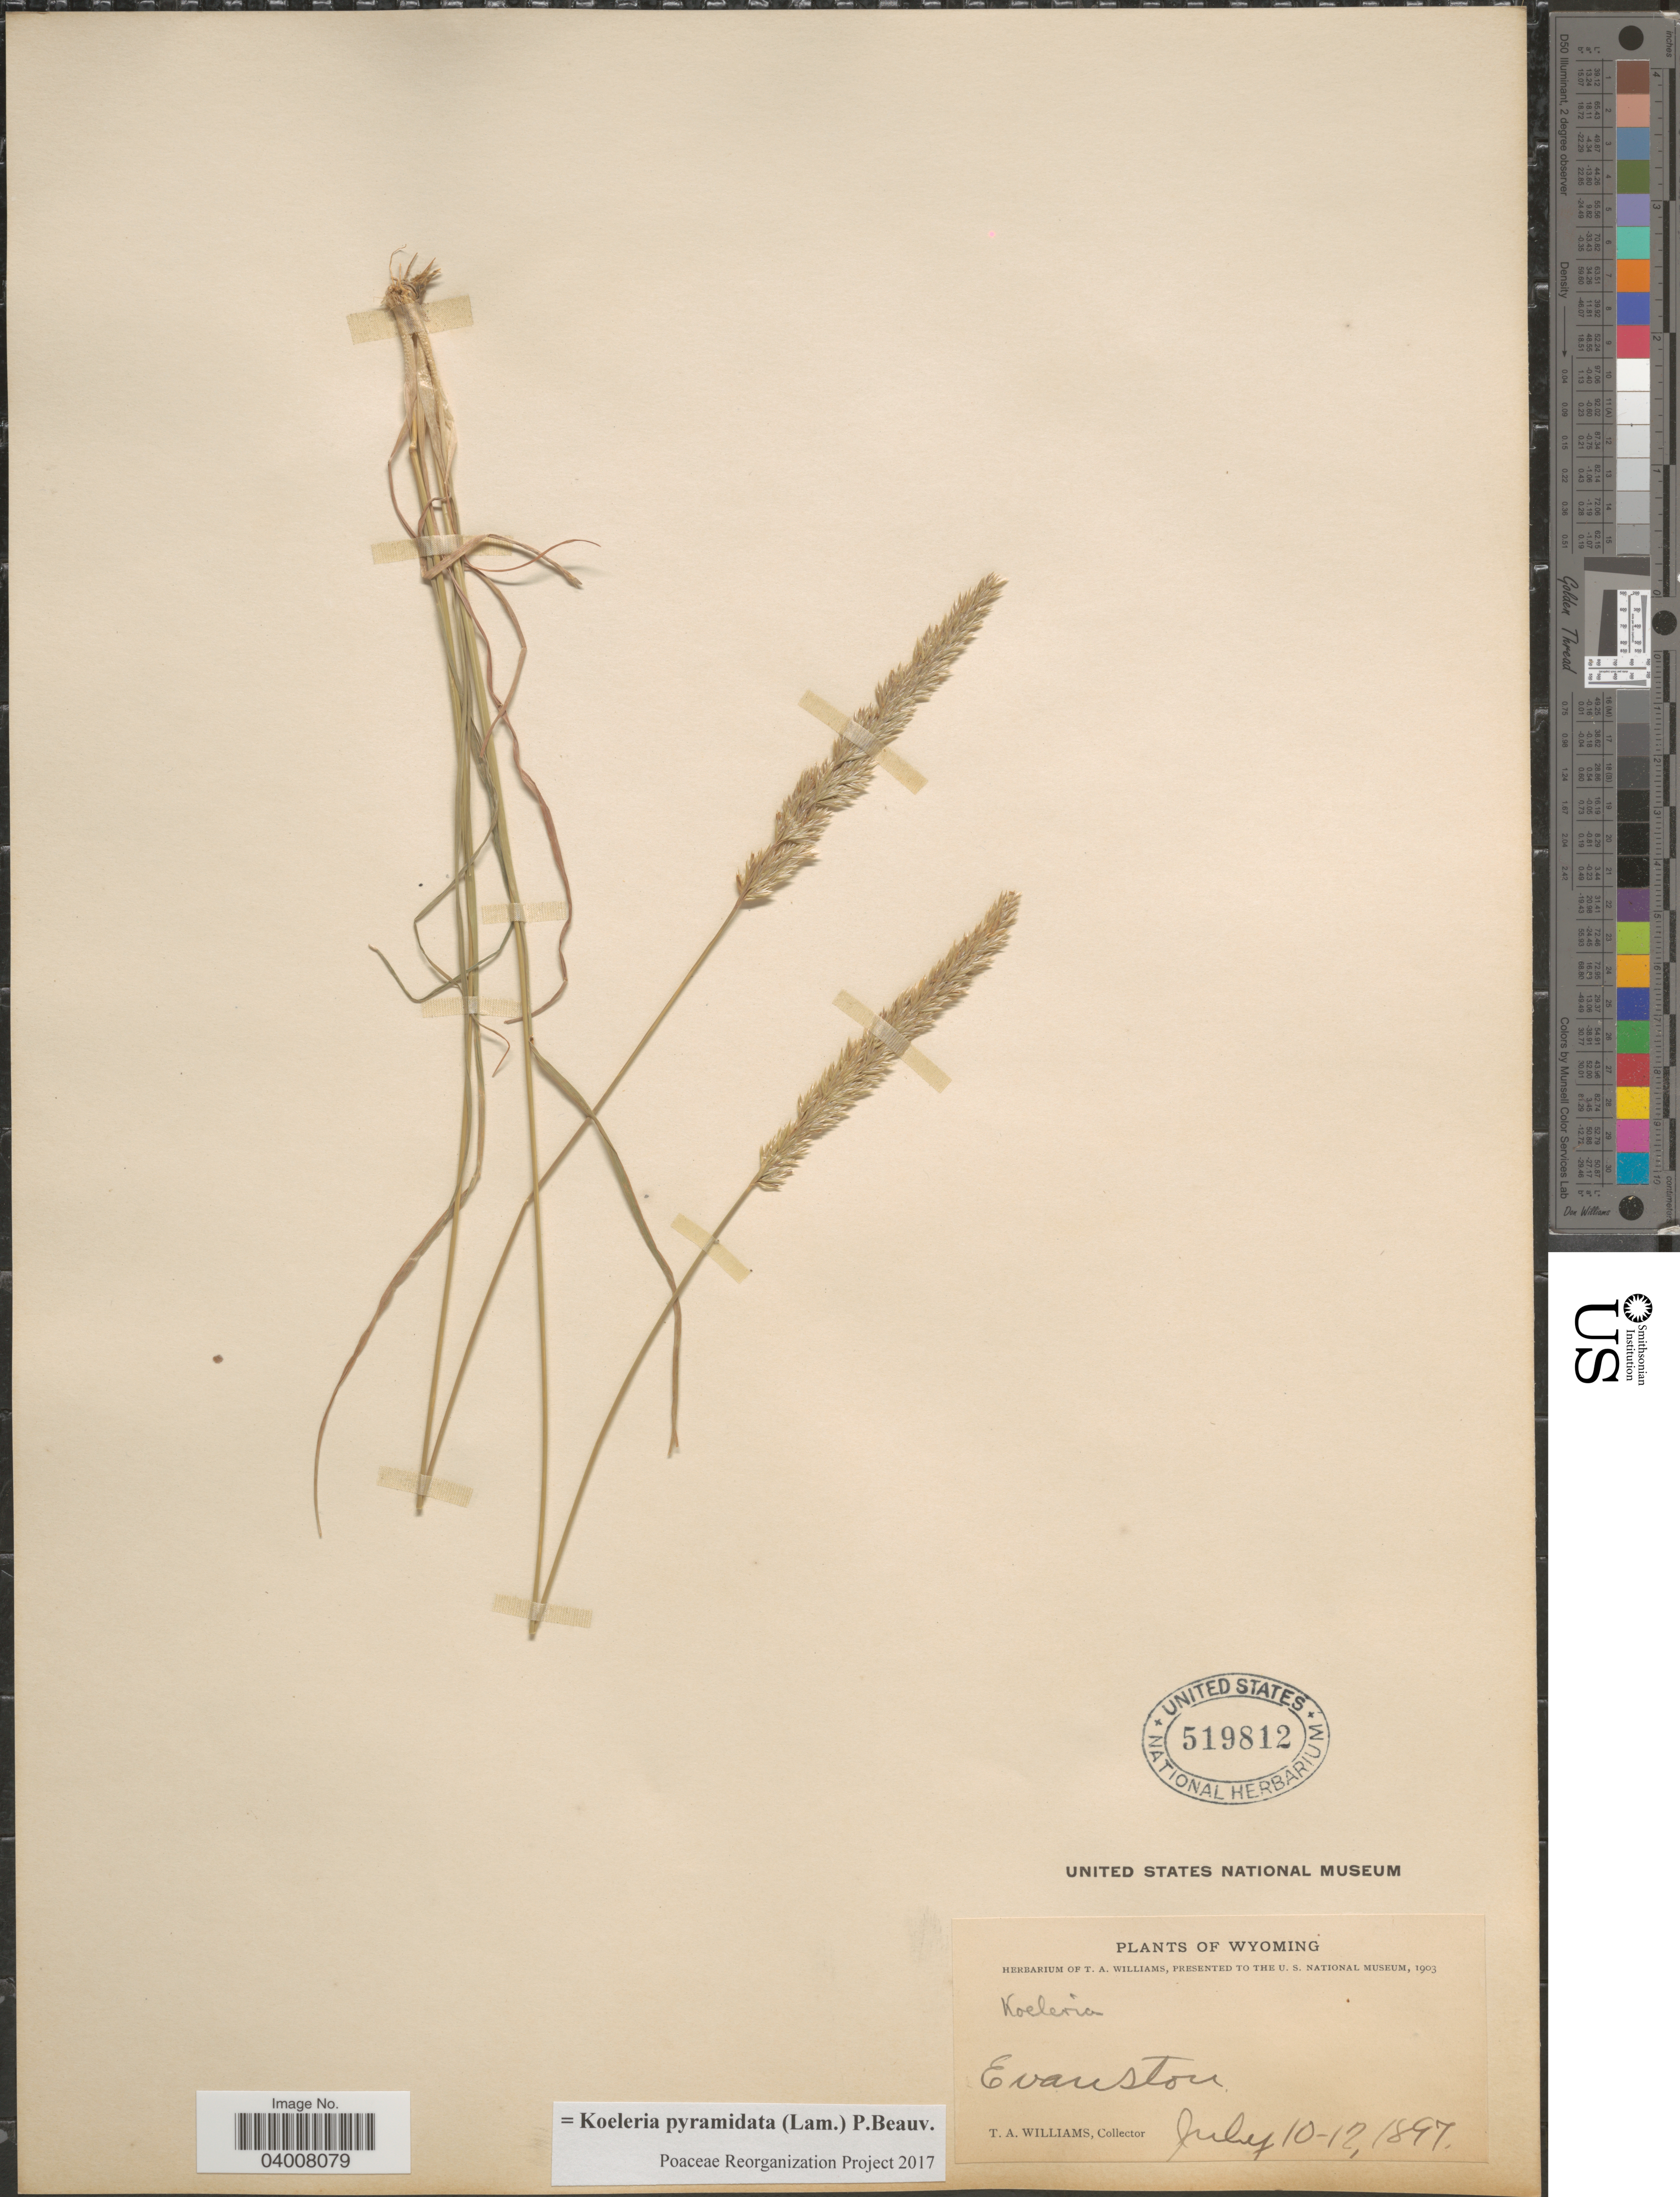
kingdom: Plantae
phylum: Tracheophyta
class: Liliopsida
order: Poales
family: Poaceae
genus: Koeleria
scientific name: Koeleria pyramidata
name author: (Lam.) P. Beauv.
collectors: T. A. Williams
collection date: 1897-07-10/1897-07-12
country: United States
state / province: Wyoming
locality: Evanston.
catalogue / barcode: US 519812